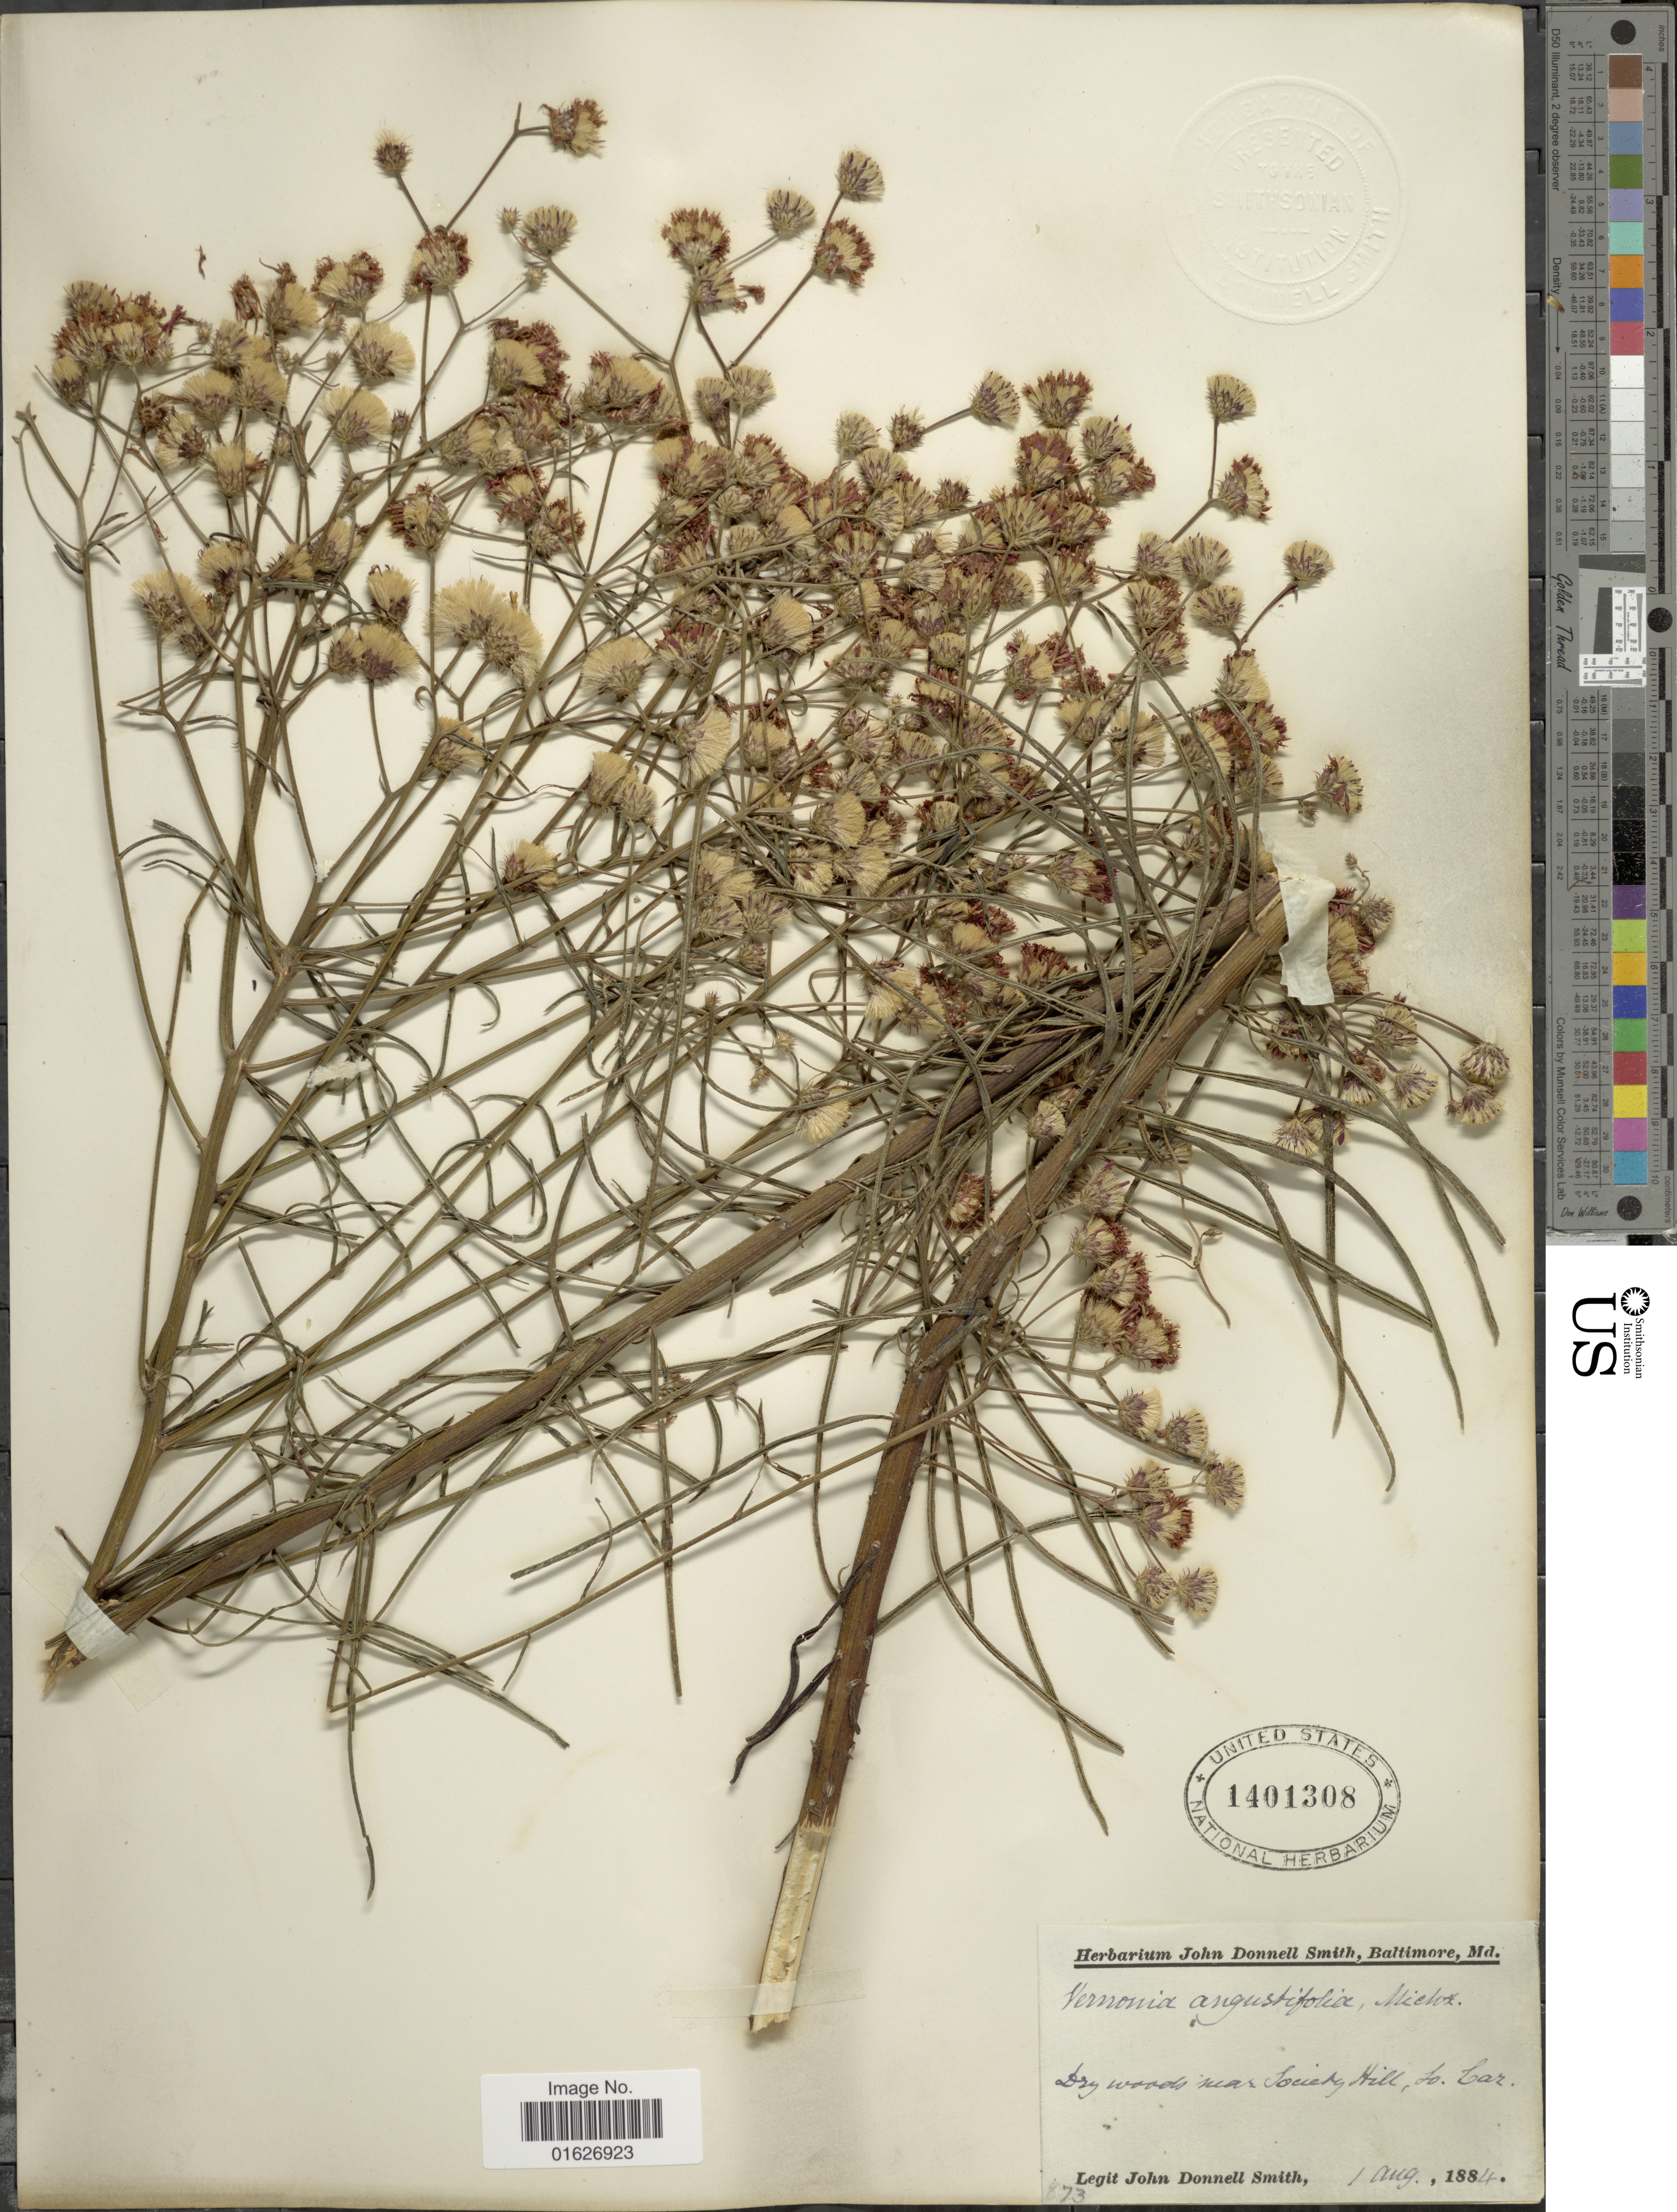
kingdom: Plantae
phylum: Tracheophyta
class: Magnoliopsida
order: Asterales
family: Asteraceae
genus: Vernonia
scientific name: Vernonia angustifolia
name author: Michx.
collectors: J. Donnell Smith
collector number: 873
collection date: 1884-08-01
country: United States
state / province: South Carolina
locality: Near Society Hill.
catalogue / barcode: US 1401308